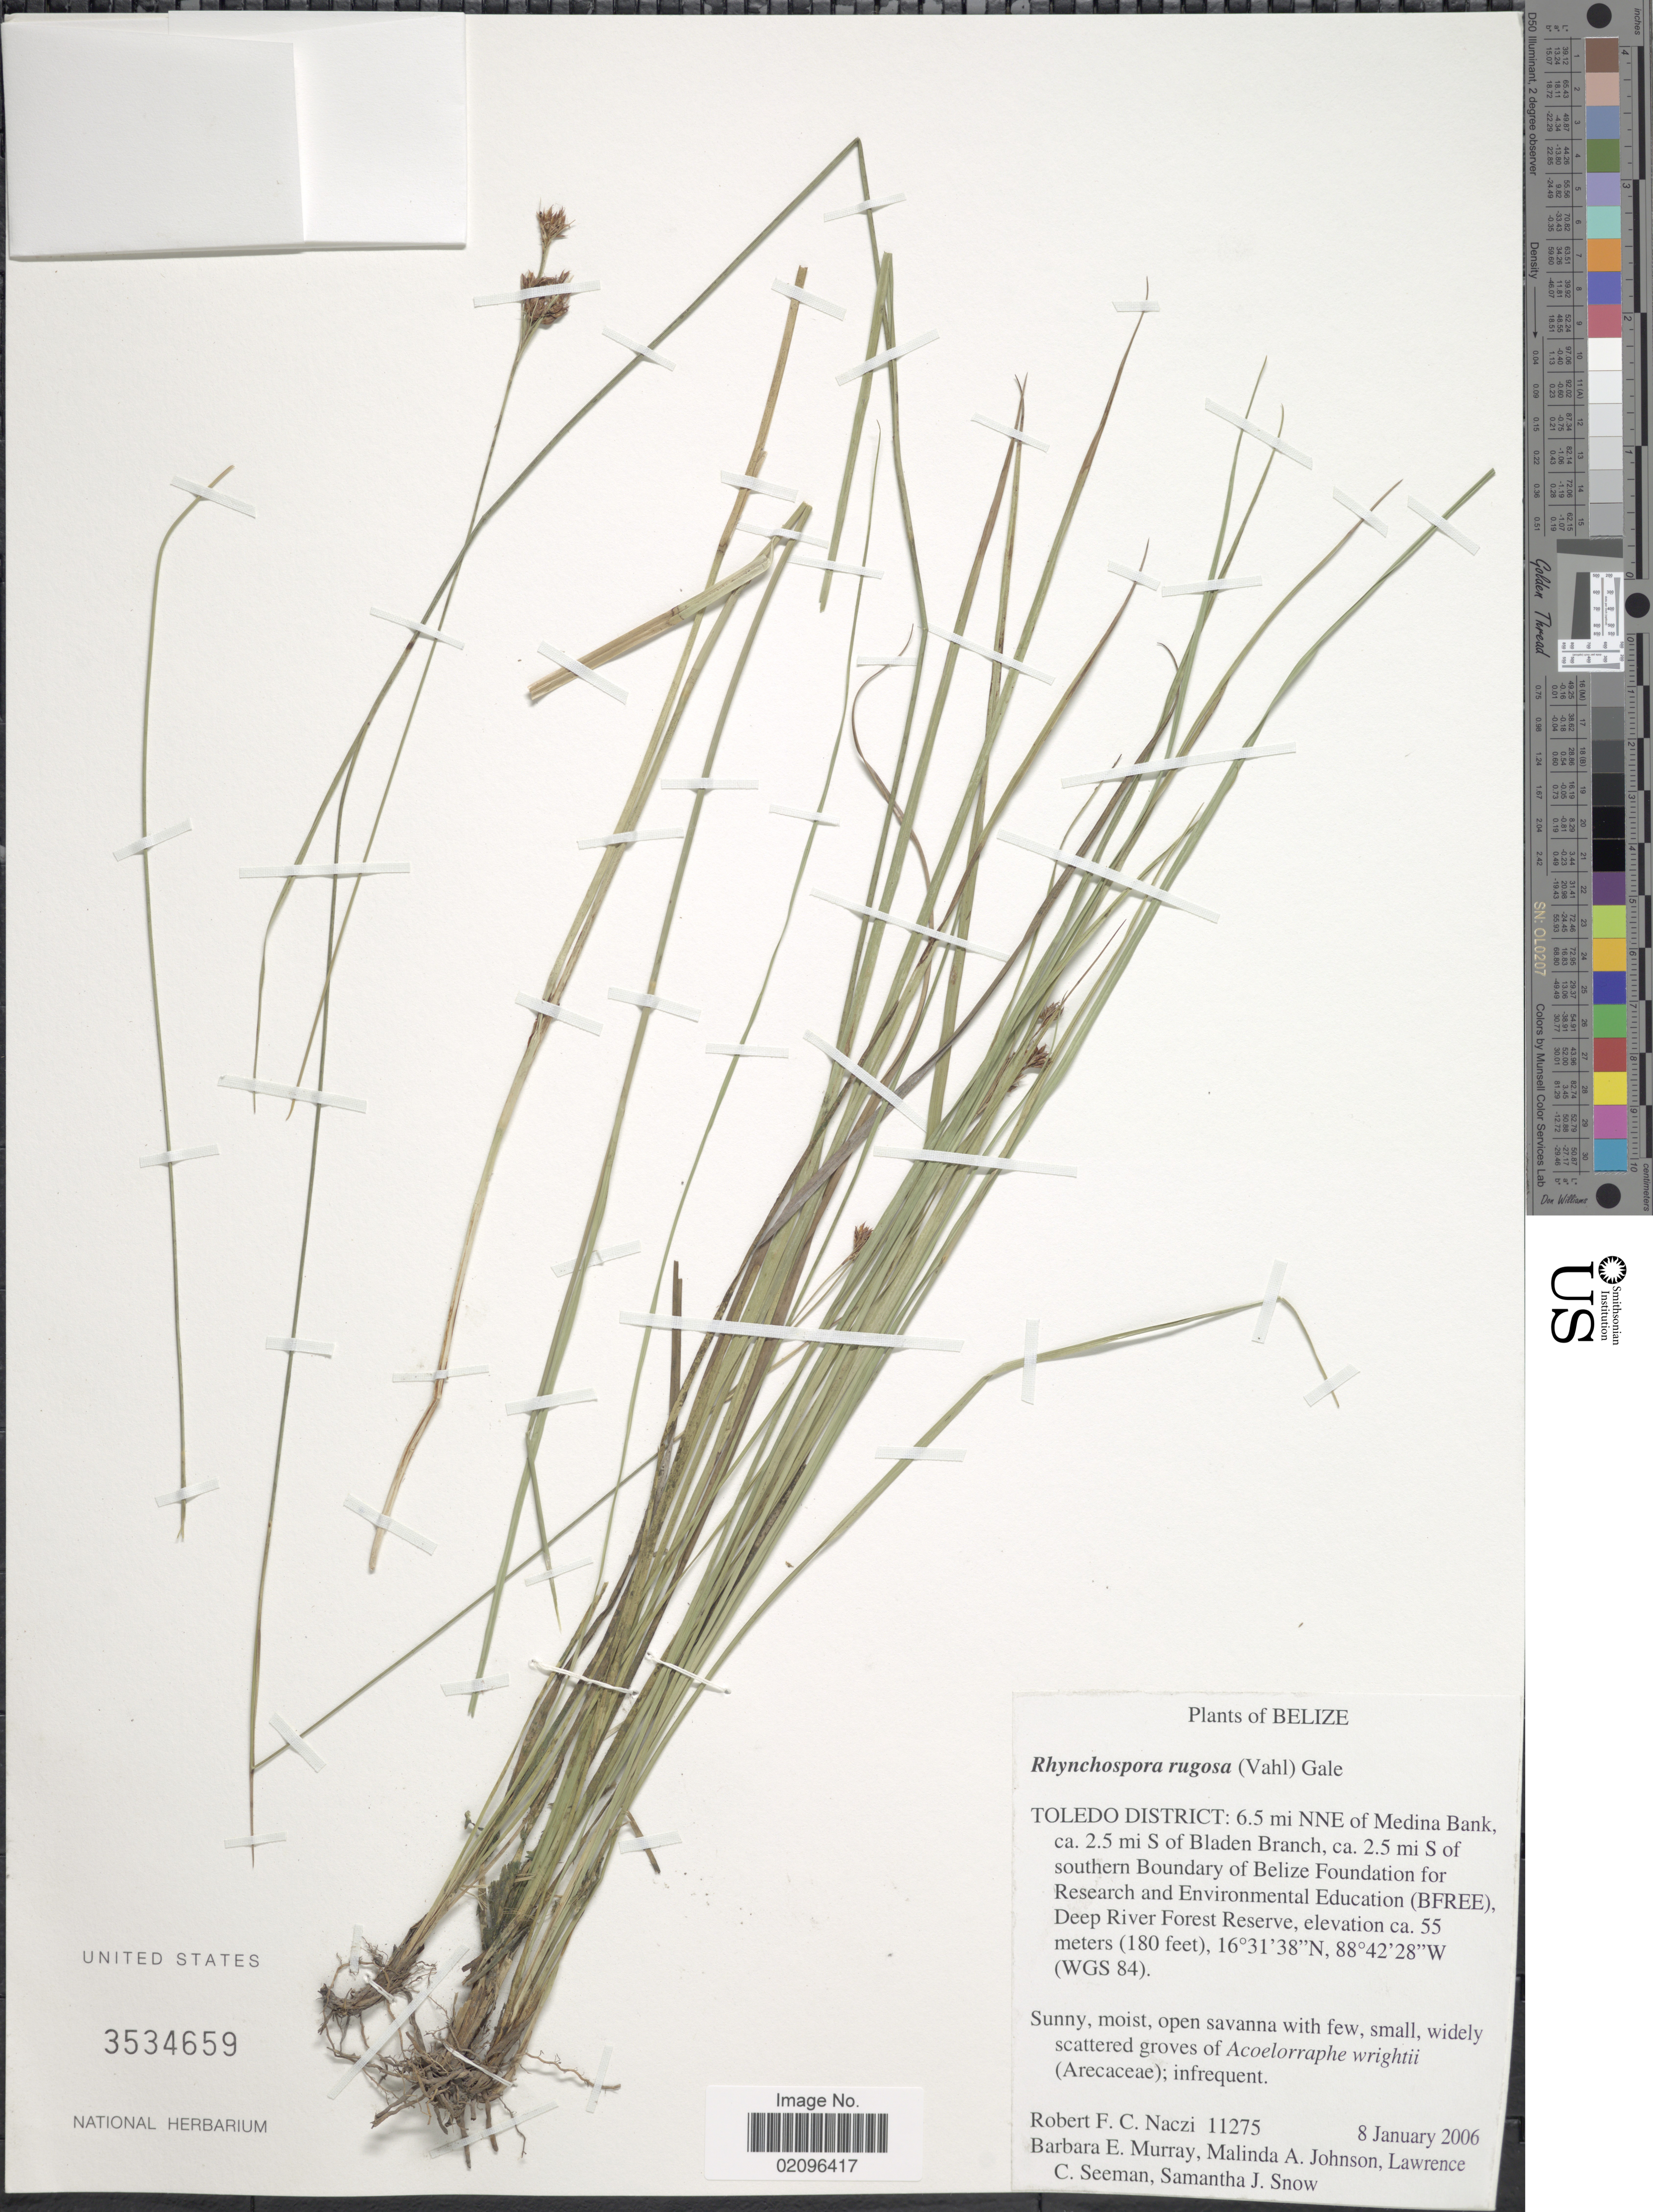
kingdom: Plantae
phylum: Tracheophyta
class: Liliopsida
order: Poales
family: Cyperaceae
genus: Rhynchospora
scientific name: Rhynchospora rugosa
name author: (Vahl) Gale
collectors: R. F. C. Naczi, B. Murray, M. A. Johnson, L. Seeman & S. Snow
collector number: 11275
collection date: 2006-01-08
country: Belize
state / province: Toledo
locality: Toledo District: 6.5 mi NNE of Medina Bank ca. 2.5 mi S of Bladen Branch, ca. 2.5 mi S of southern Boundary of Belize Foundation for Reserach and Environmental Education (BFREE), Deep River Forest Reserve. (WGS 84).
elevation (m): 55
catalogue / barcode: US 3534659